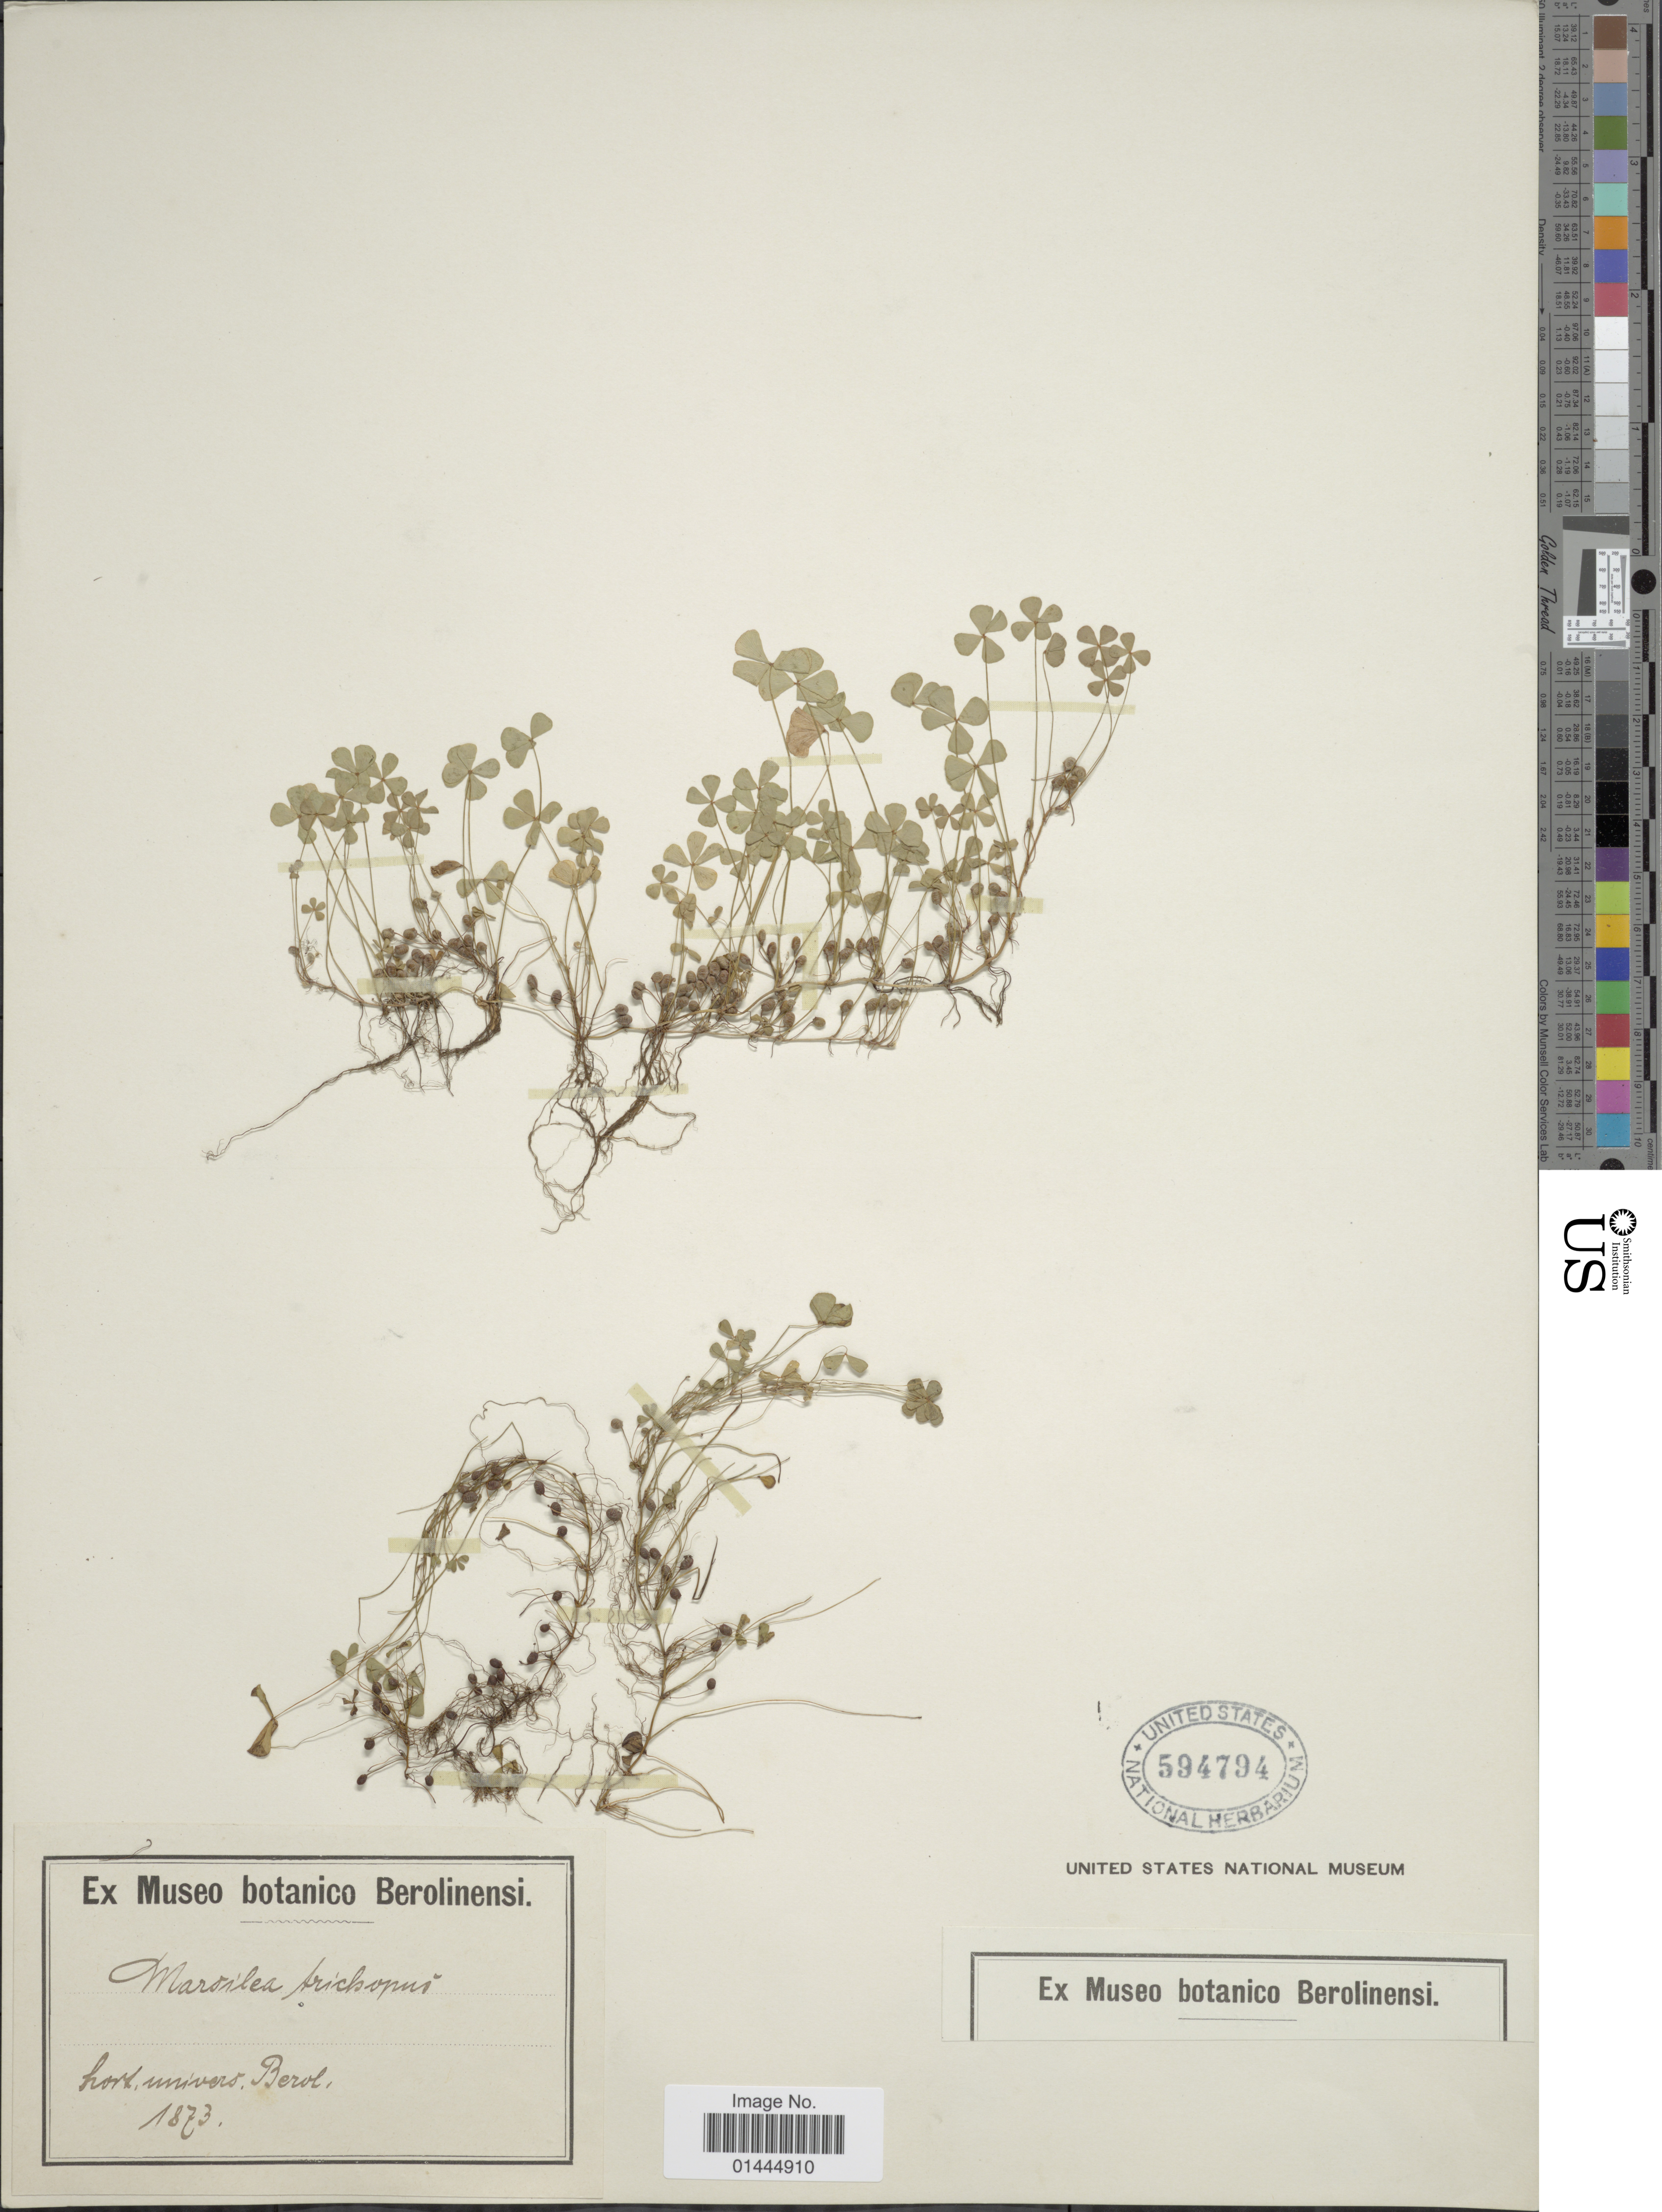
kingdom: Plantae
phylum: Tracheophyta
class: Polypodiopsida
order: Salviniales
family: Marsileaceae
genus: Marsilea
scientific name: Marsilea trichopoda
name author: Lepr. ex A. Braun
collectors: ex Museo Botanico Berolinensi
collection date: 1873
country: Germany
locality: Hort. univers. Berol.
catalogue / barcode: US 594794